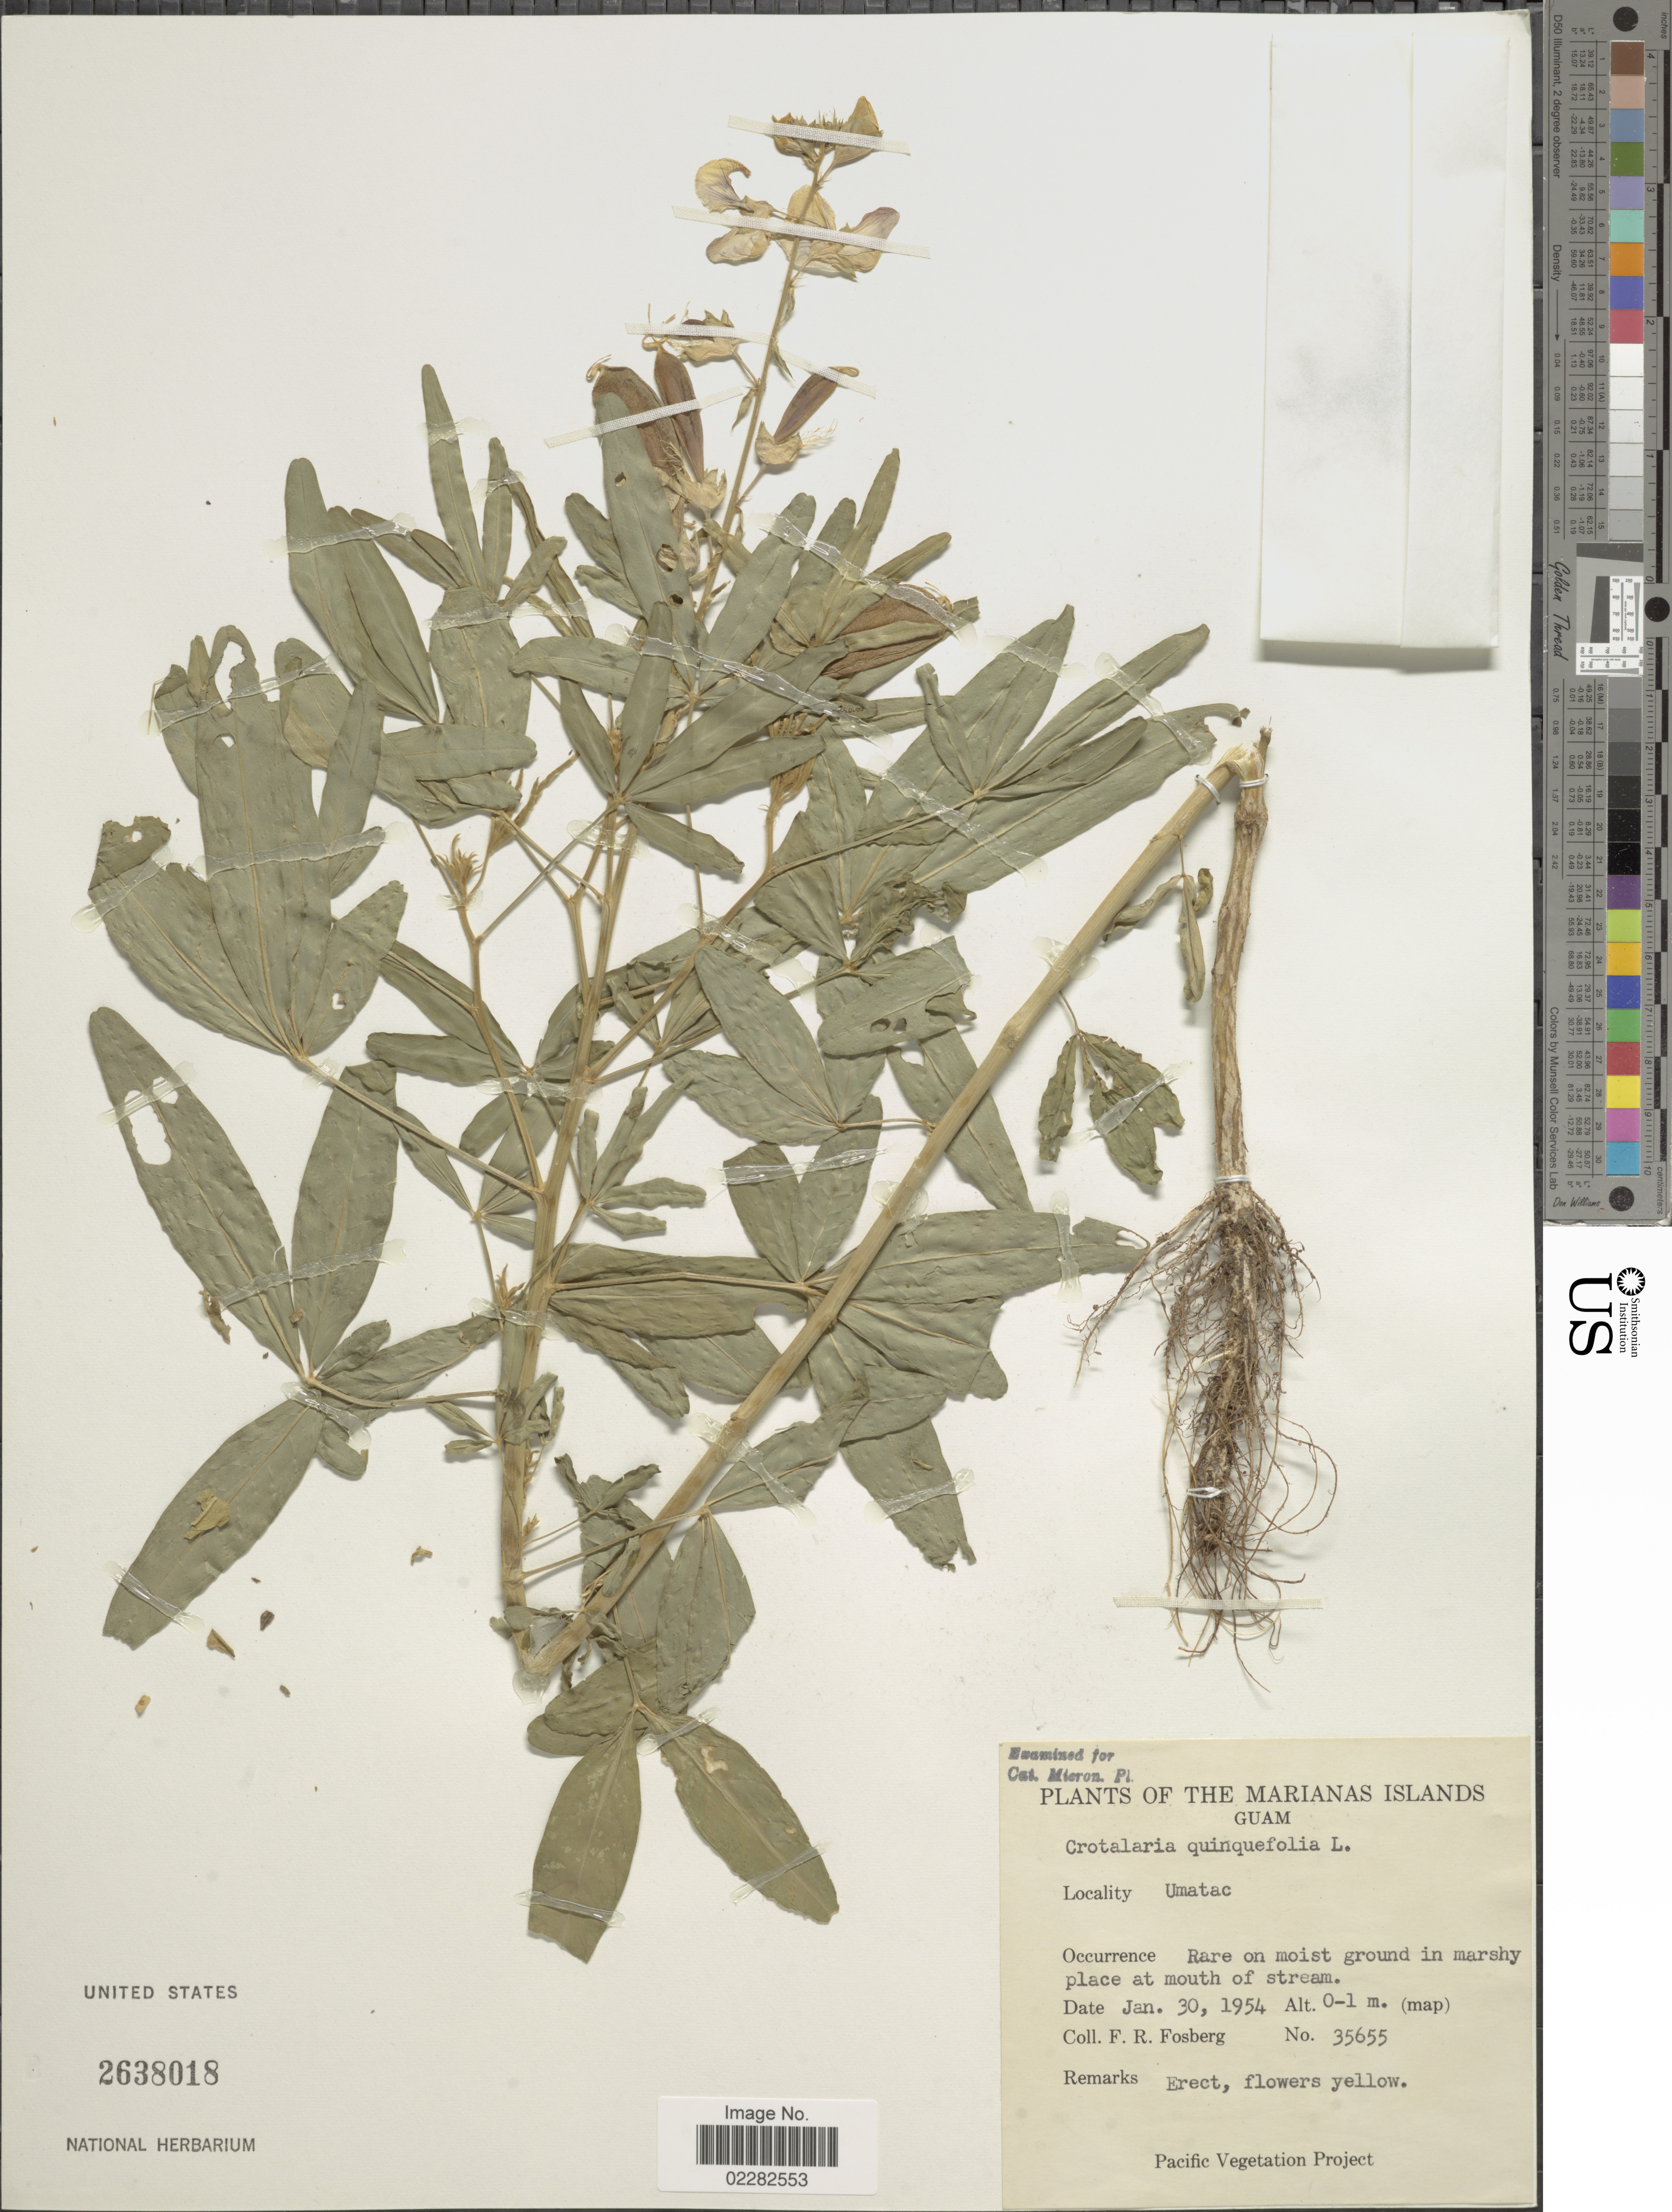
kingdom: Plantae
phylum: Tracheophyta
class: Magnoliopsida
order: Fabales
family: Fabaceae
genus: Crotalaria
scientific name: Crotalaria quinquefolia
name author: L.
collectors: F. R. Fosberg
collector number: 35655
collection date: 1954-01-30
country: Guam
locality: Mariana Islands, Guam, Umatac, at mouth of stream.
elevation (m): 0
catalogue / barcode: US 2638018